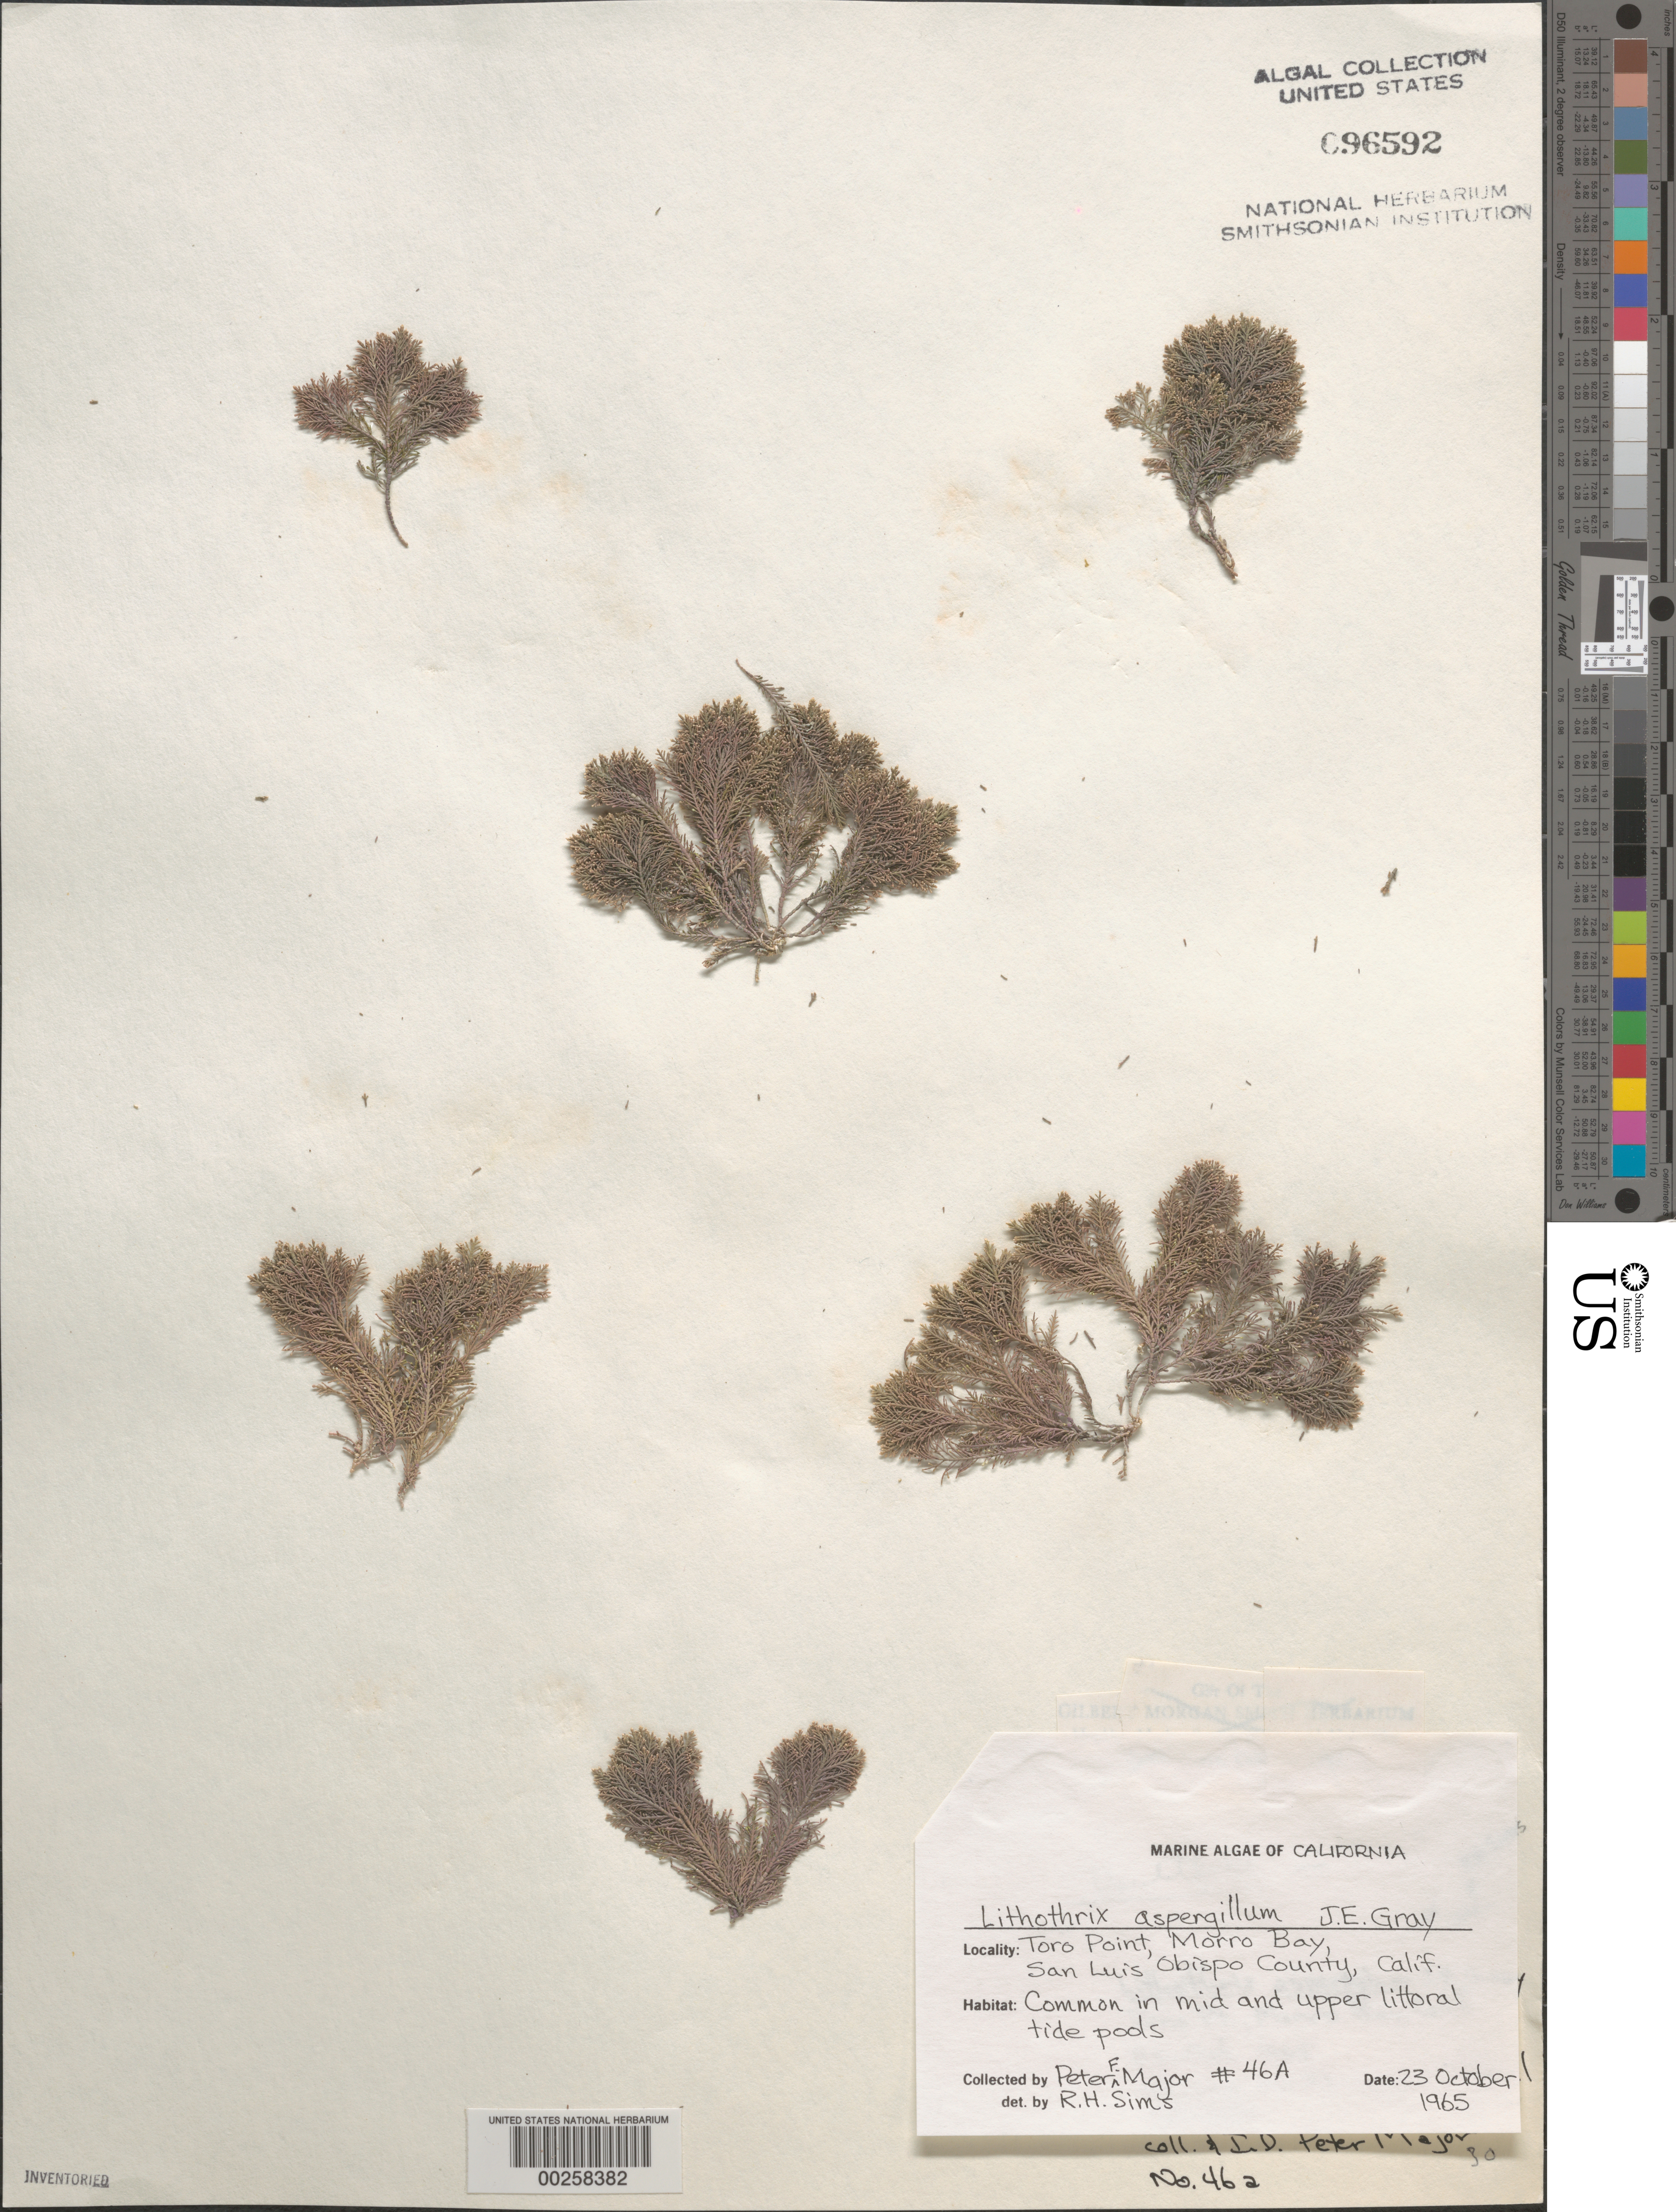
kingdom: Plantae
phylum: Rhodophyta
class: Florideophyceae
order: Corallinales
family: Lithophyllaceae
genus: Lithothrix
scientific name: Lithothrix aspergillum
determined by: Sims, Robert H.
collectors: P. Major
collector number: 46a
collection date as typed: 23 Oct 1965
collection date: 1965-10-23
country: United States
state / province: California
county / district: San Luis Obispo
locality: Toro Point, Morro Bay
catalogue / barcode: US 96592